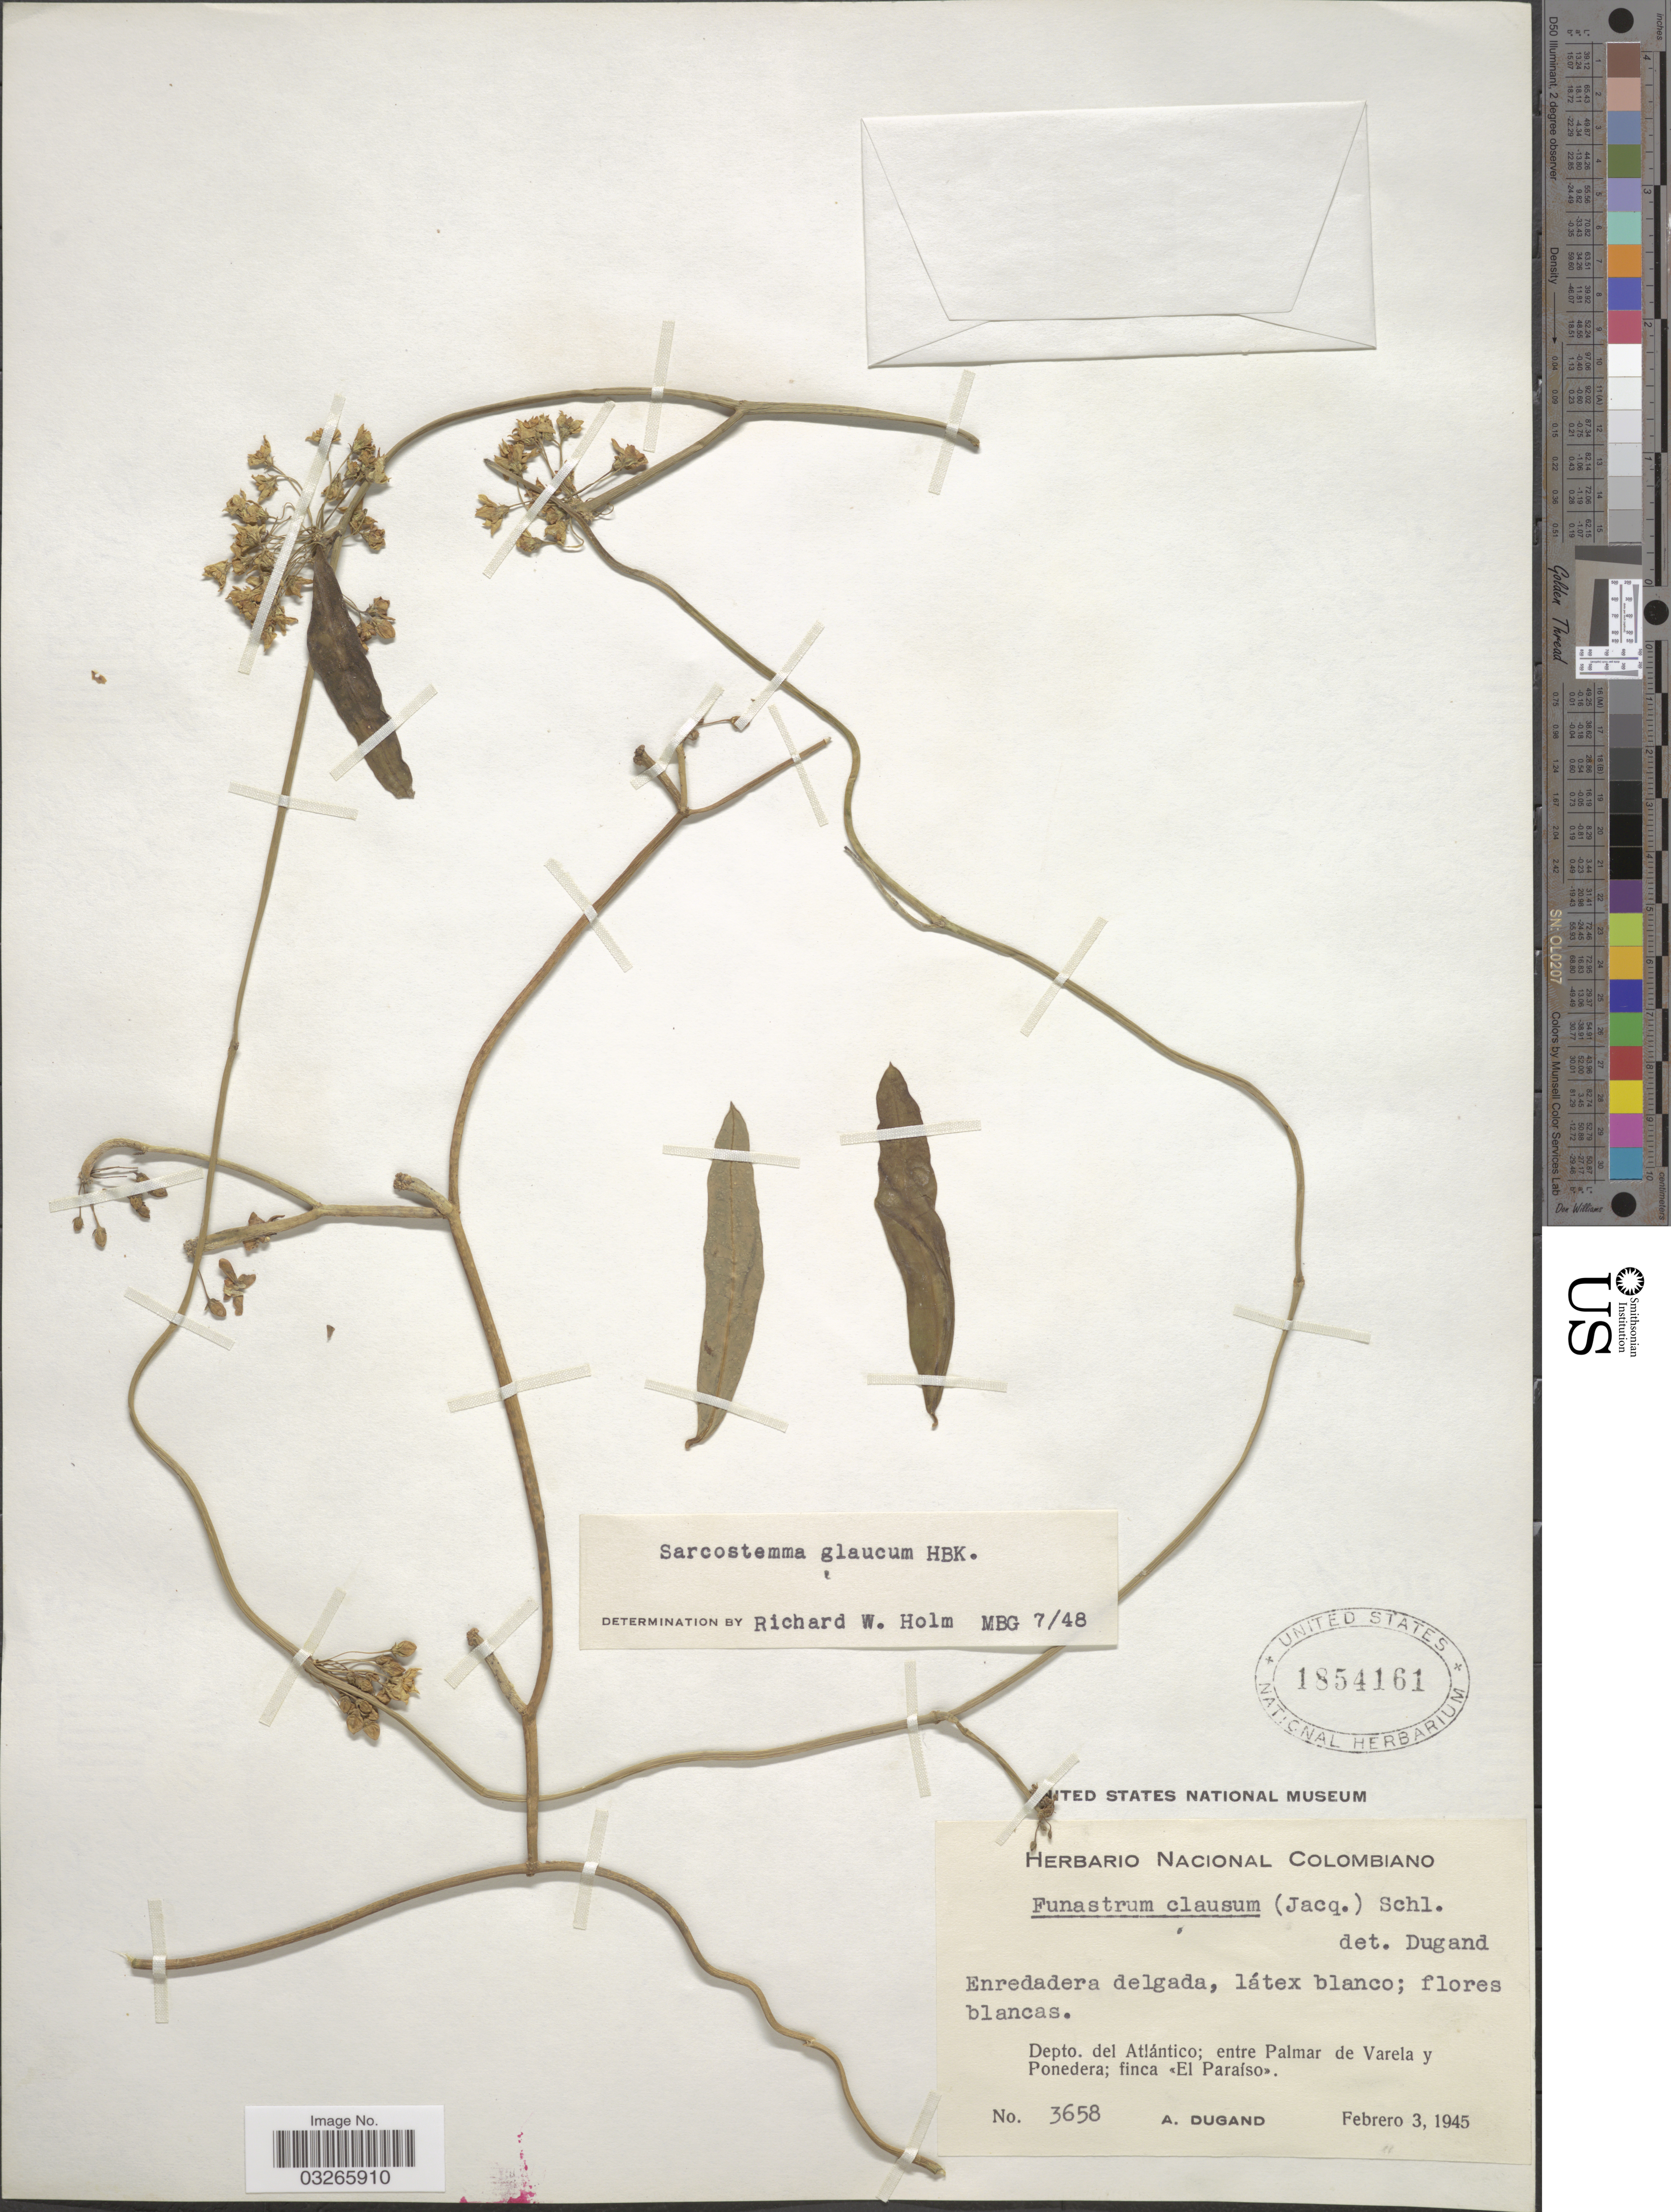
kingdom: Plantae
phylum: Tracheophyta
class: Magnoliopsida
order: Gentianales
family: Apocynaceae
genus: Sarcostemma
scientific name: Sarcostemma glaucum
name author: Kunth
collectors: A. Dugand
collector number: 3658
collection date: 1945-02-03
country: Colombia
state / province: Atlántico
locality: Depto. del Atlántico: entre Palmar de Varela y Ponedera; finca <<El Paraíso>>.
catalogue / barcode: US 1854161